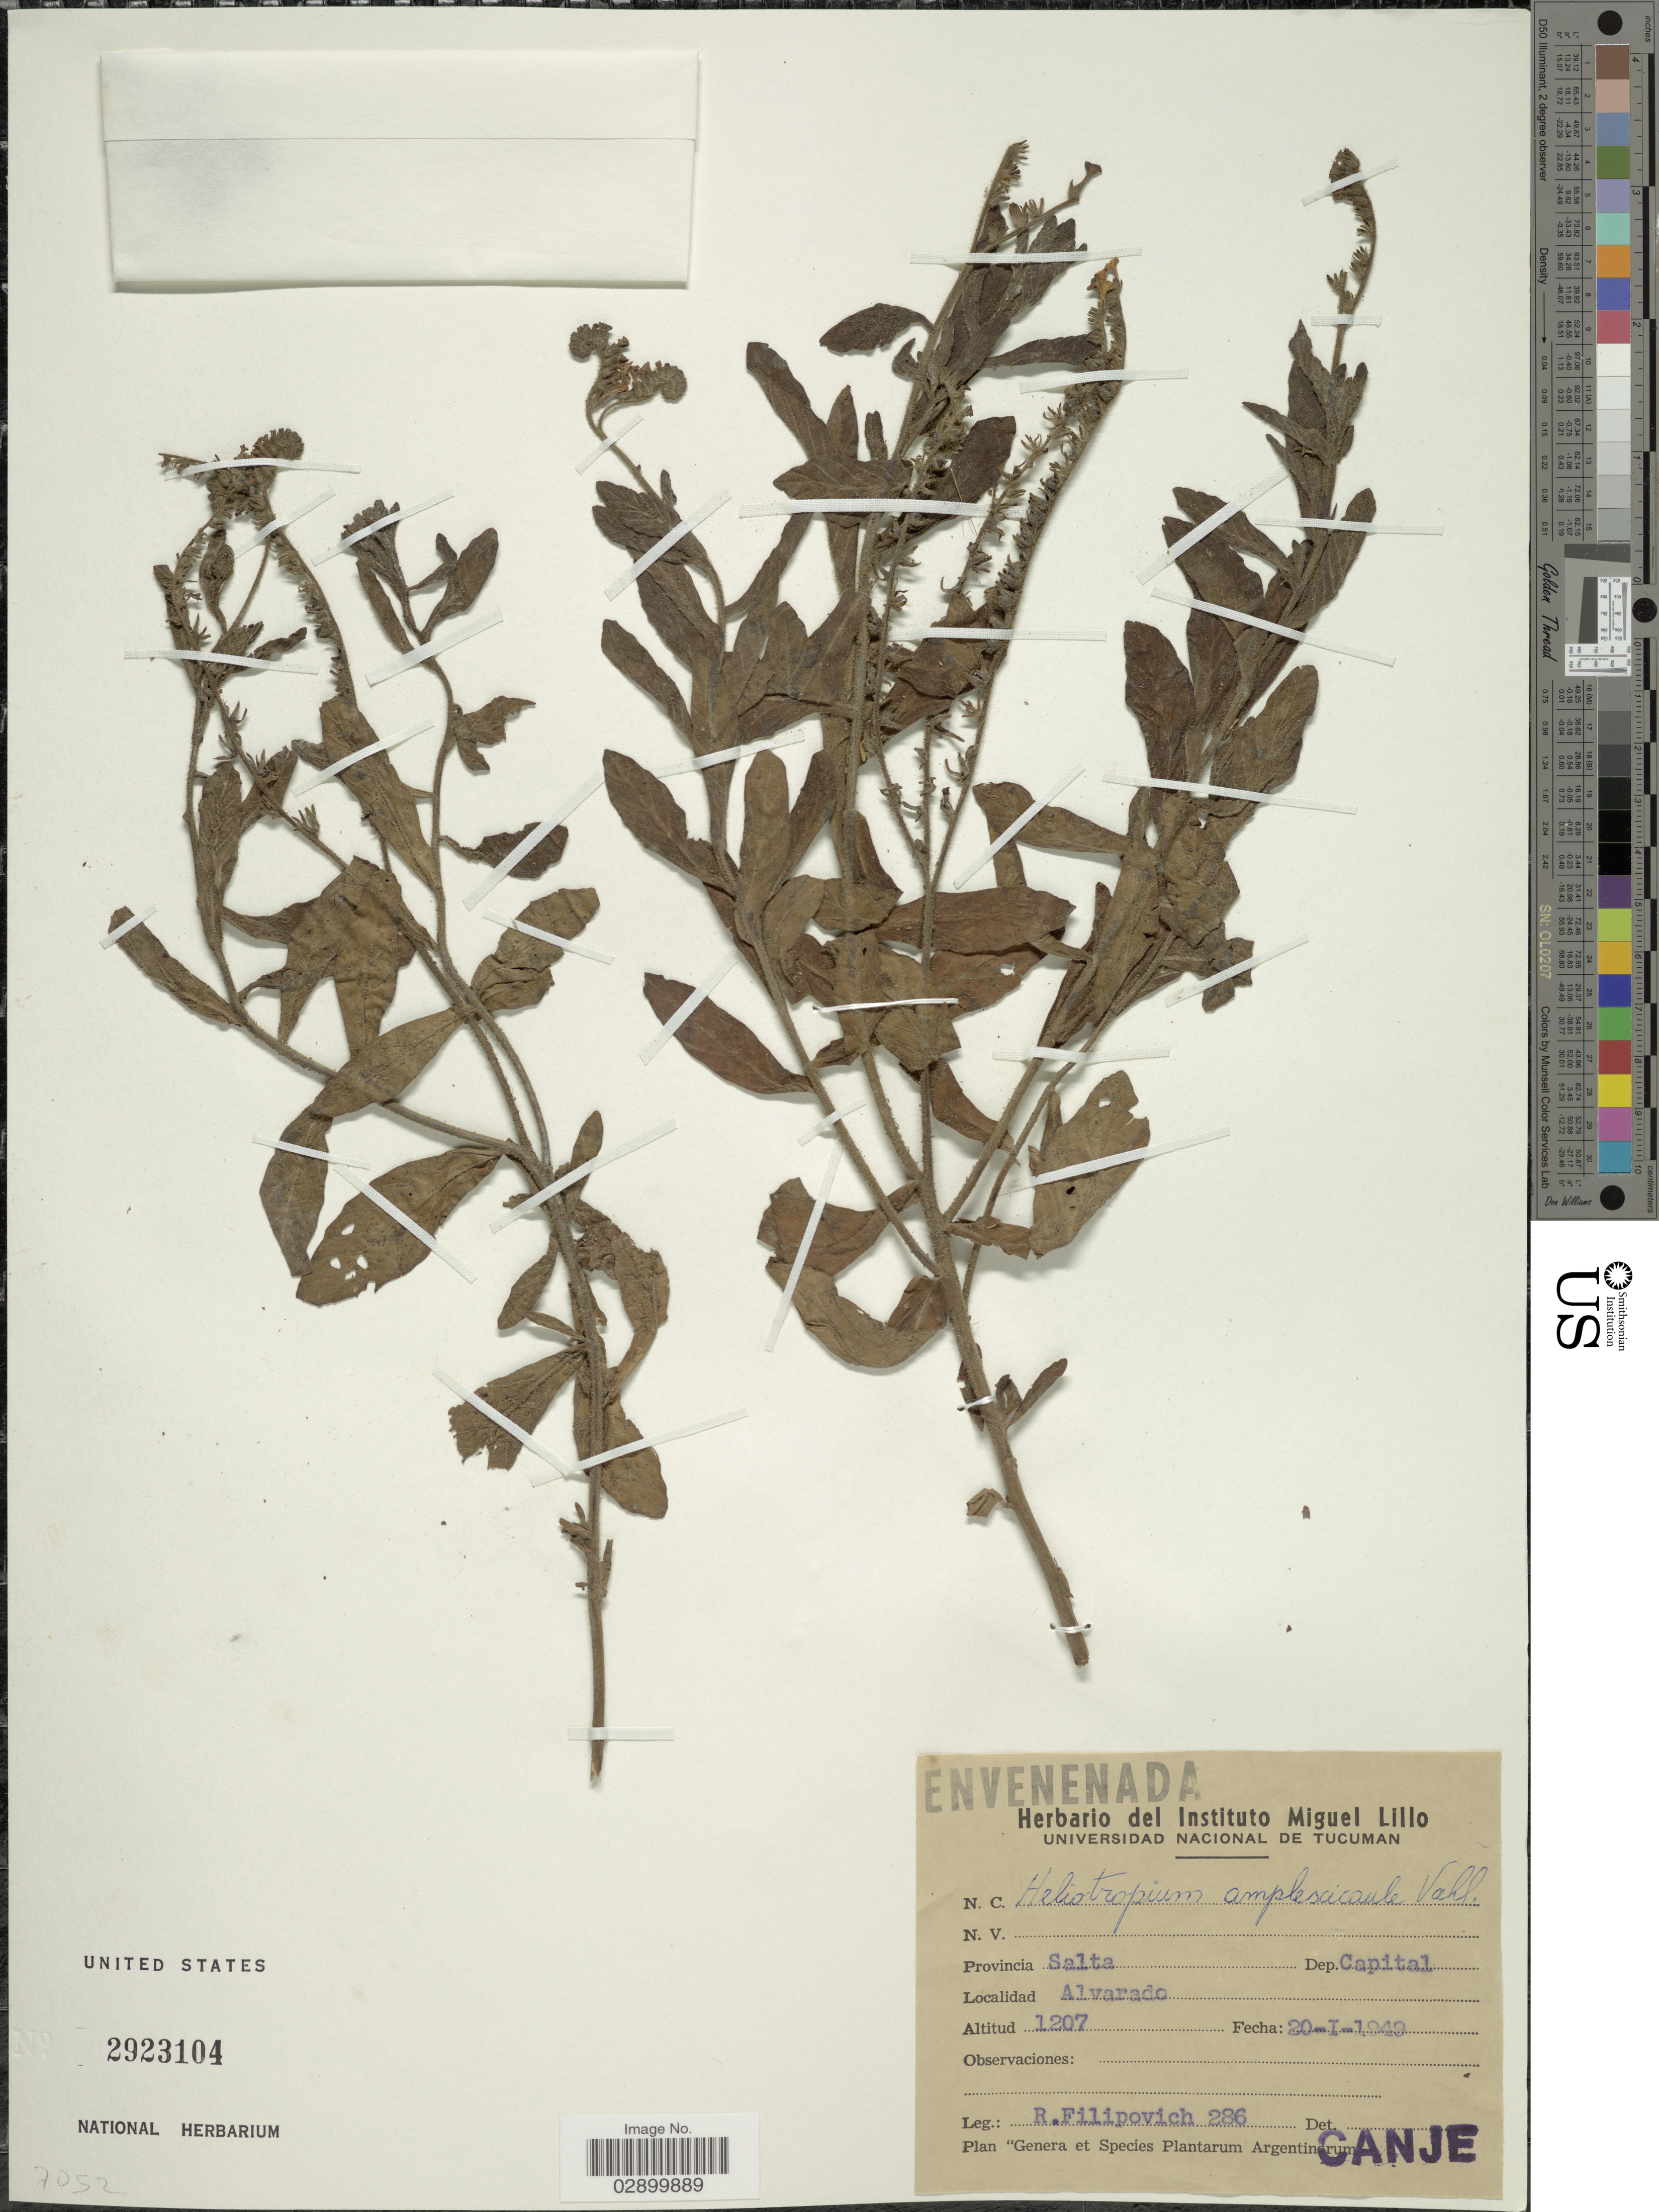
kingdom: Plantae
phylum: Tracheophyta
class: Magnoliopsida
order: Boraginales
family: Heliotropiaceae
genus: Heliotropium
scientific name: Heliotropium amplexicaule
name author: Vahl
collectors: R. Filipovich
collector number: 286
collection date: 1949-01-20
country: Argentina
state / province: Salta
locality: Dep. Capital. Alvarado.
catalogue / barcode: US 2923104